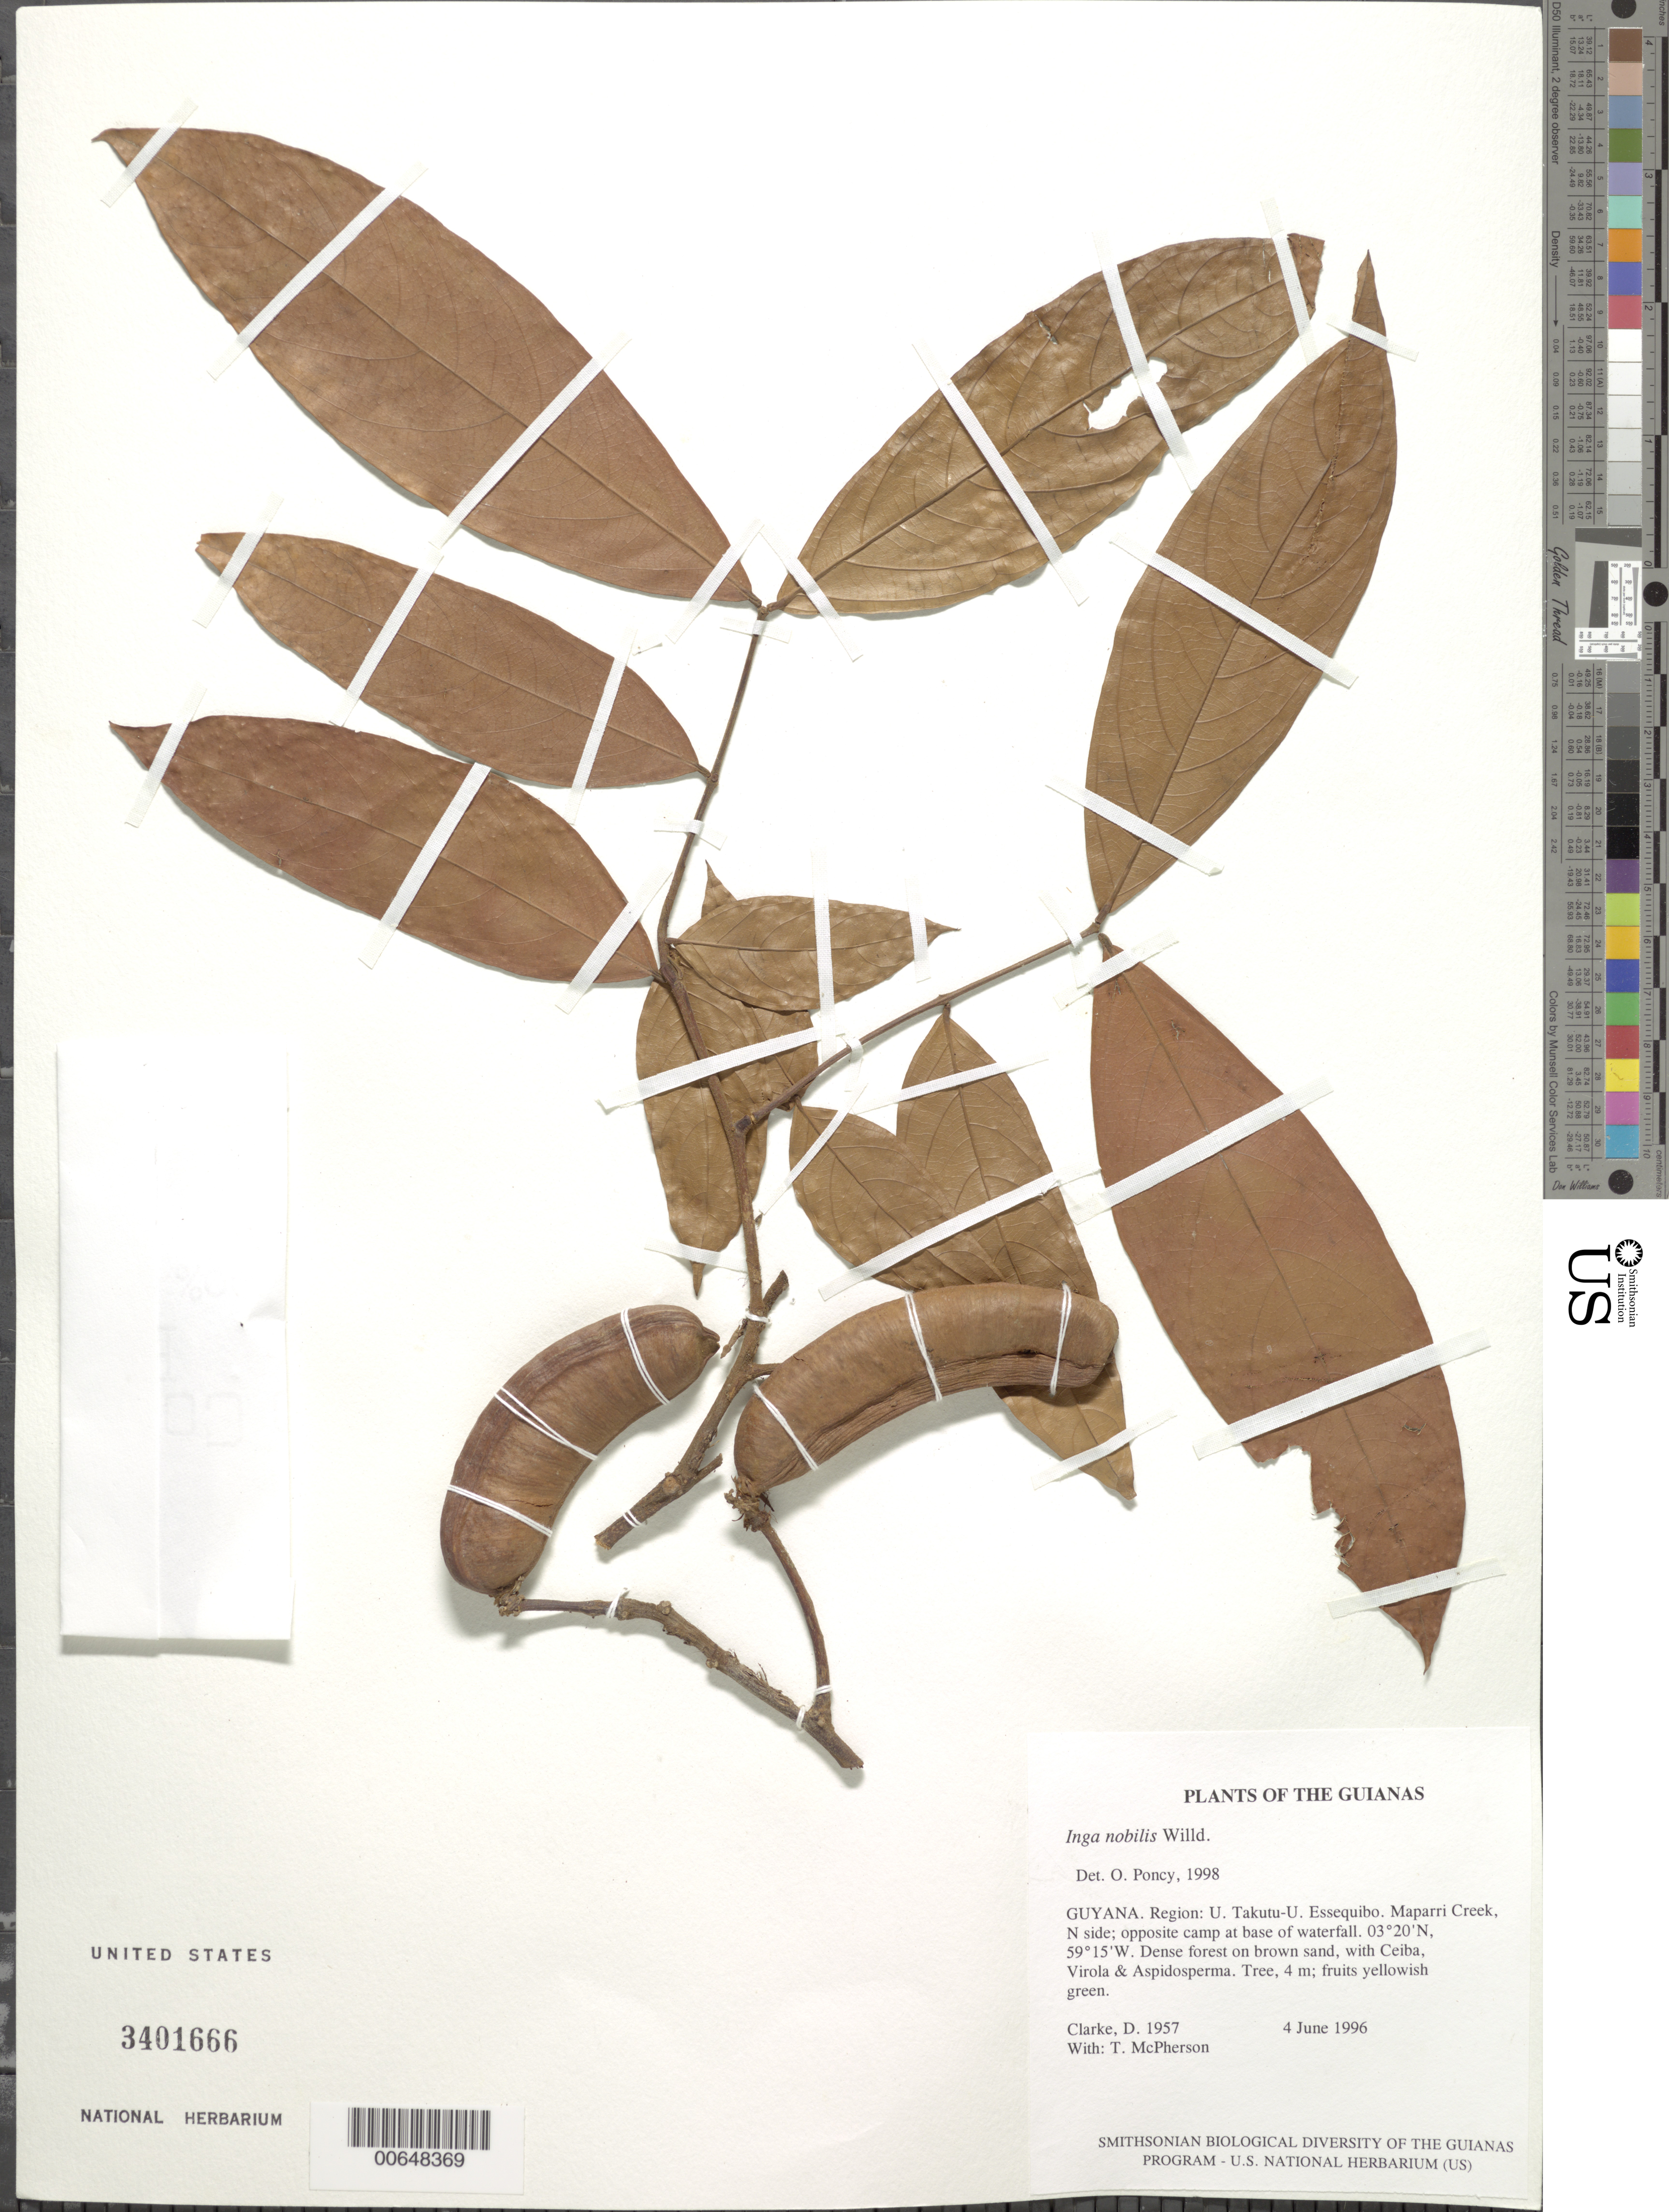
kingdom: Plantae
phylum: Tracheophyta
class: Magnoliopsida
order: Fabales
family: Fabaceae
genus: Inga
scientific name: Inga nobilis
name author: Willd.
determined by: Poncy, O.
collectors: H. D. Clarke & T. McPherson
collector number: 1957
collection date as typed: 5 June 1996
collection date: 1996-06-05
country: Guyana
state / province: U. Takutu-U. Essequibo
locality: Maparri Creek, N side; opposite camp at base of waterfall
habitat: Streamside vegetation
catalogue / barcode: US 3401666